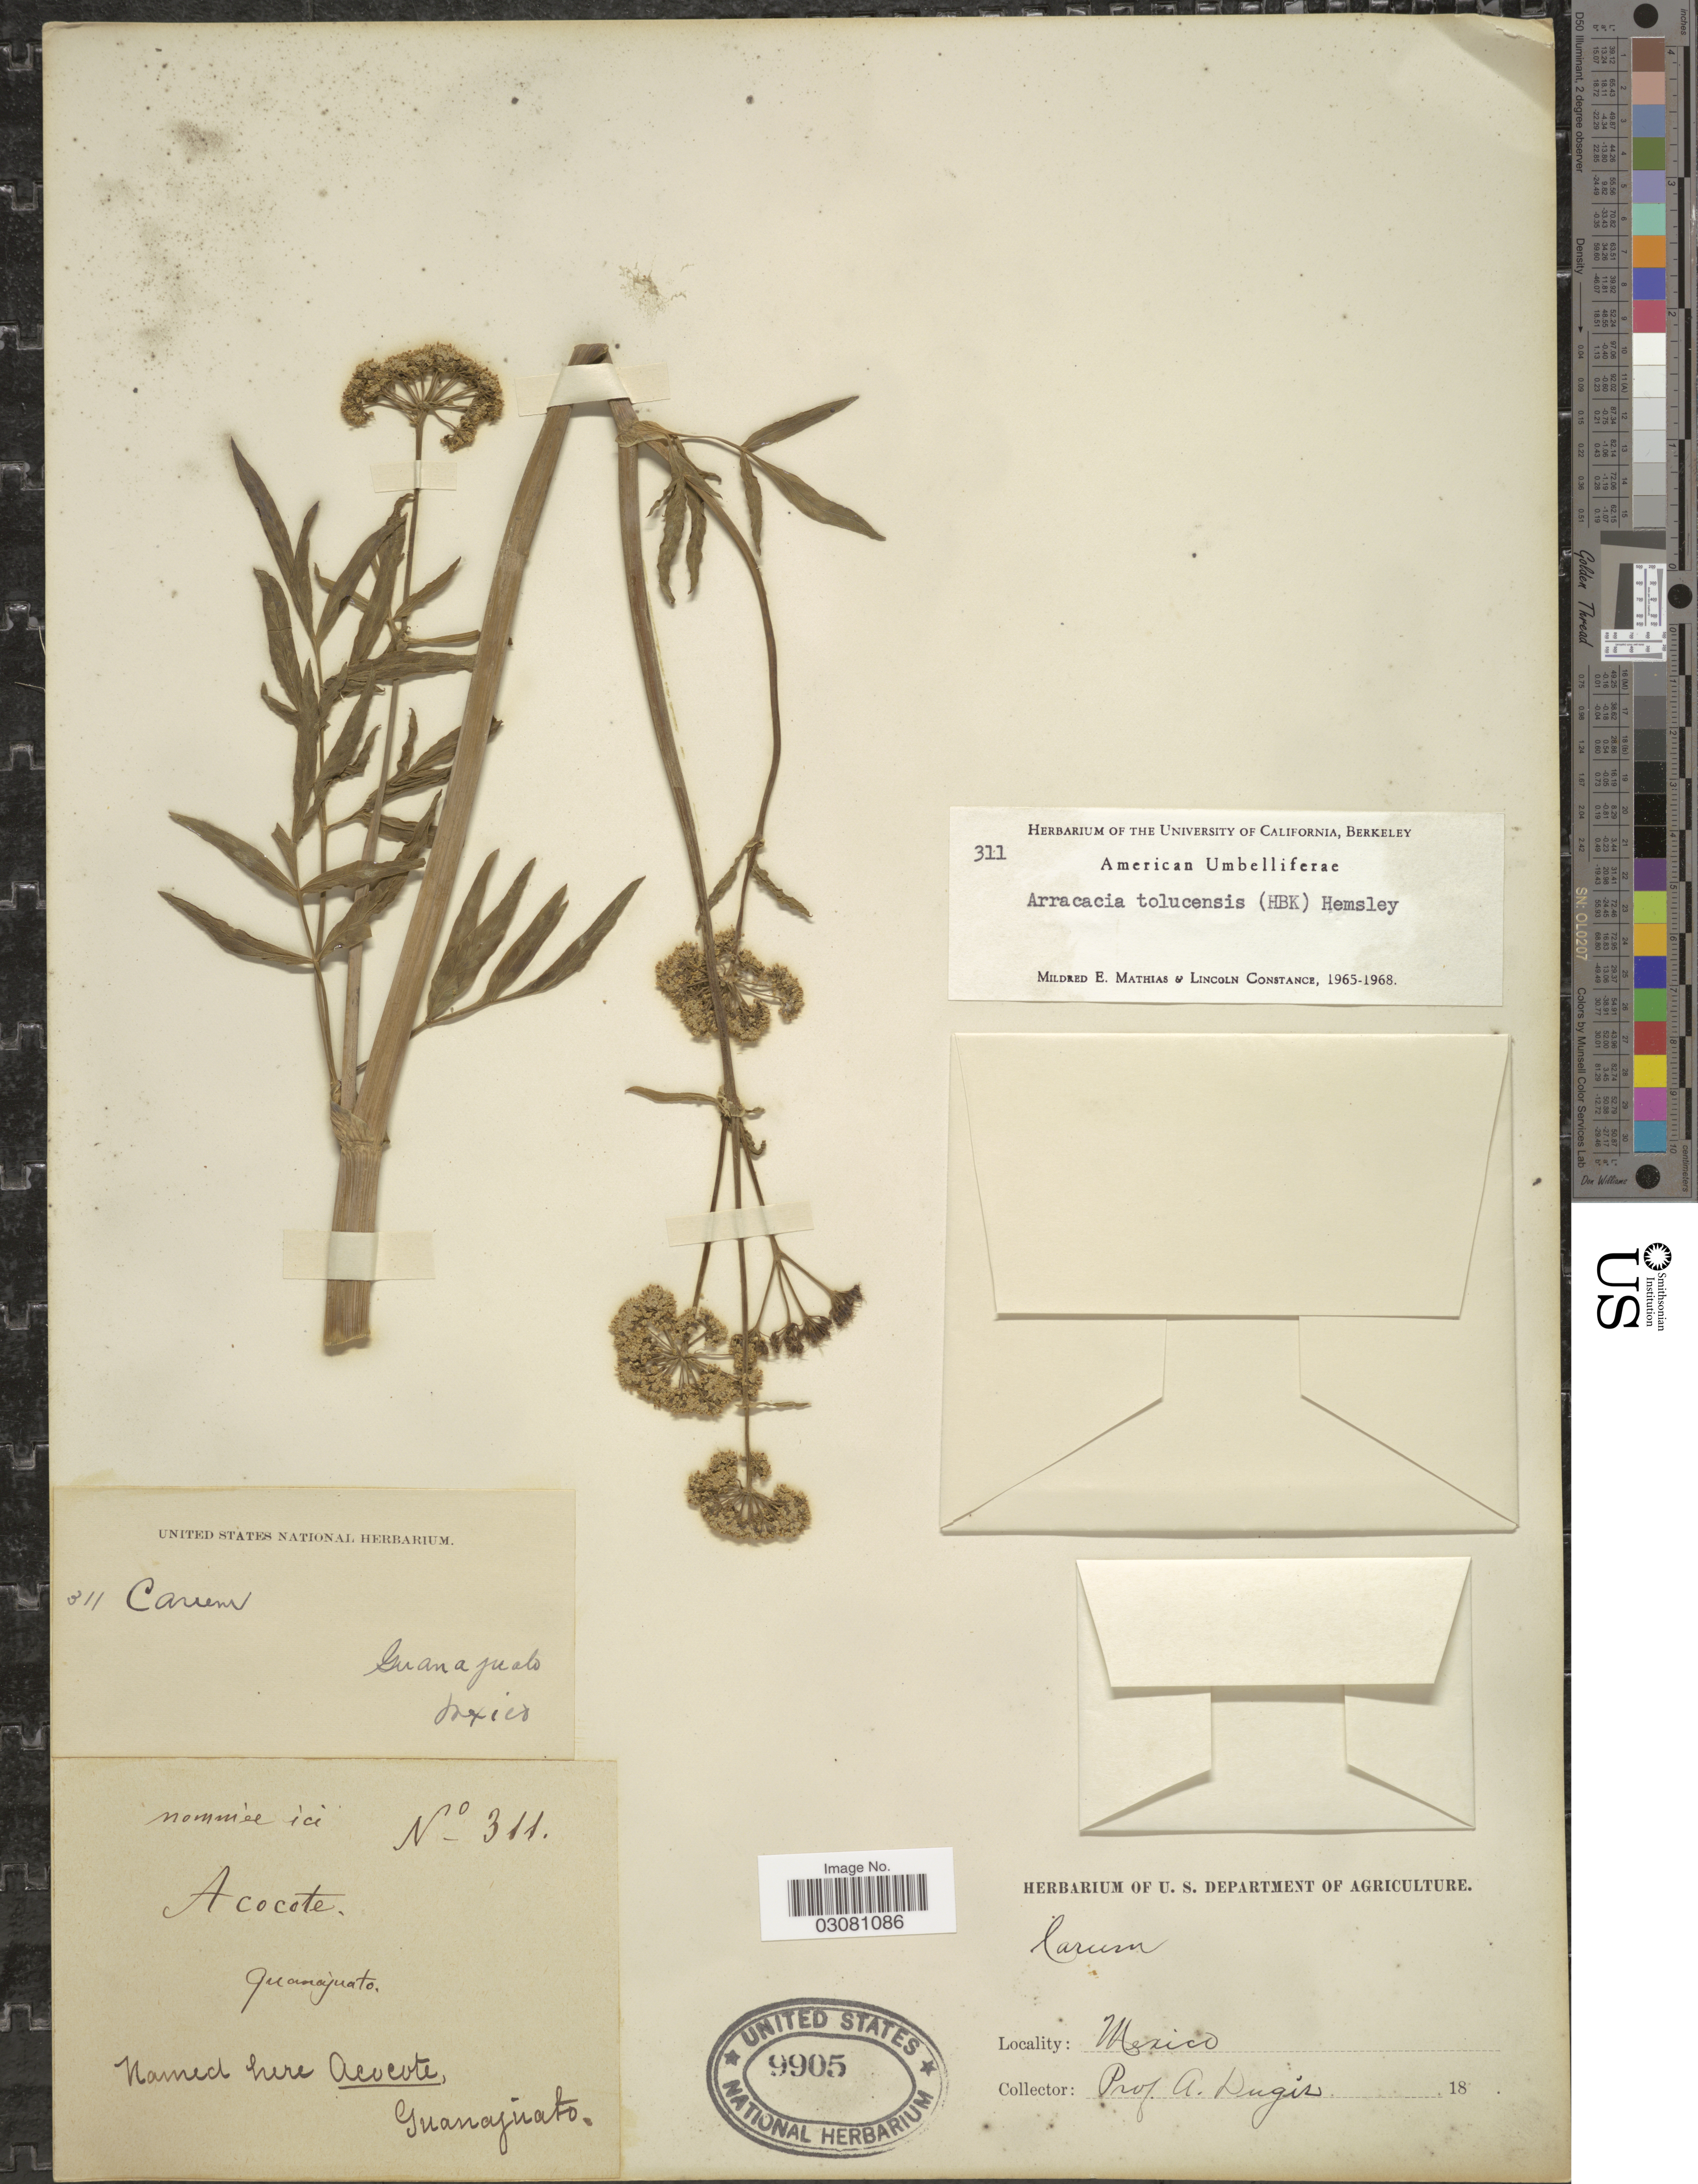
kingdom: Plantae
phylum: Tracheophyta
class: Magnoliopsida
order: Apiales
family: Apiaceae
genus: Arracacia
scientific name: Arracacia tolucensis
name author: (Kunth) Hemsl.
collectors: A. Duges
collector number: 311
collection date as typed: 18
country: Mexico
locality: Guanajuato.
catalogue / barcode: US 9905